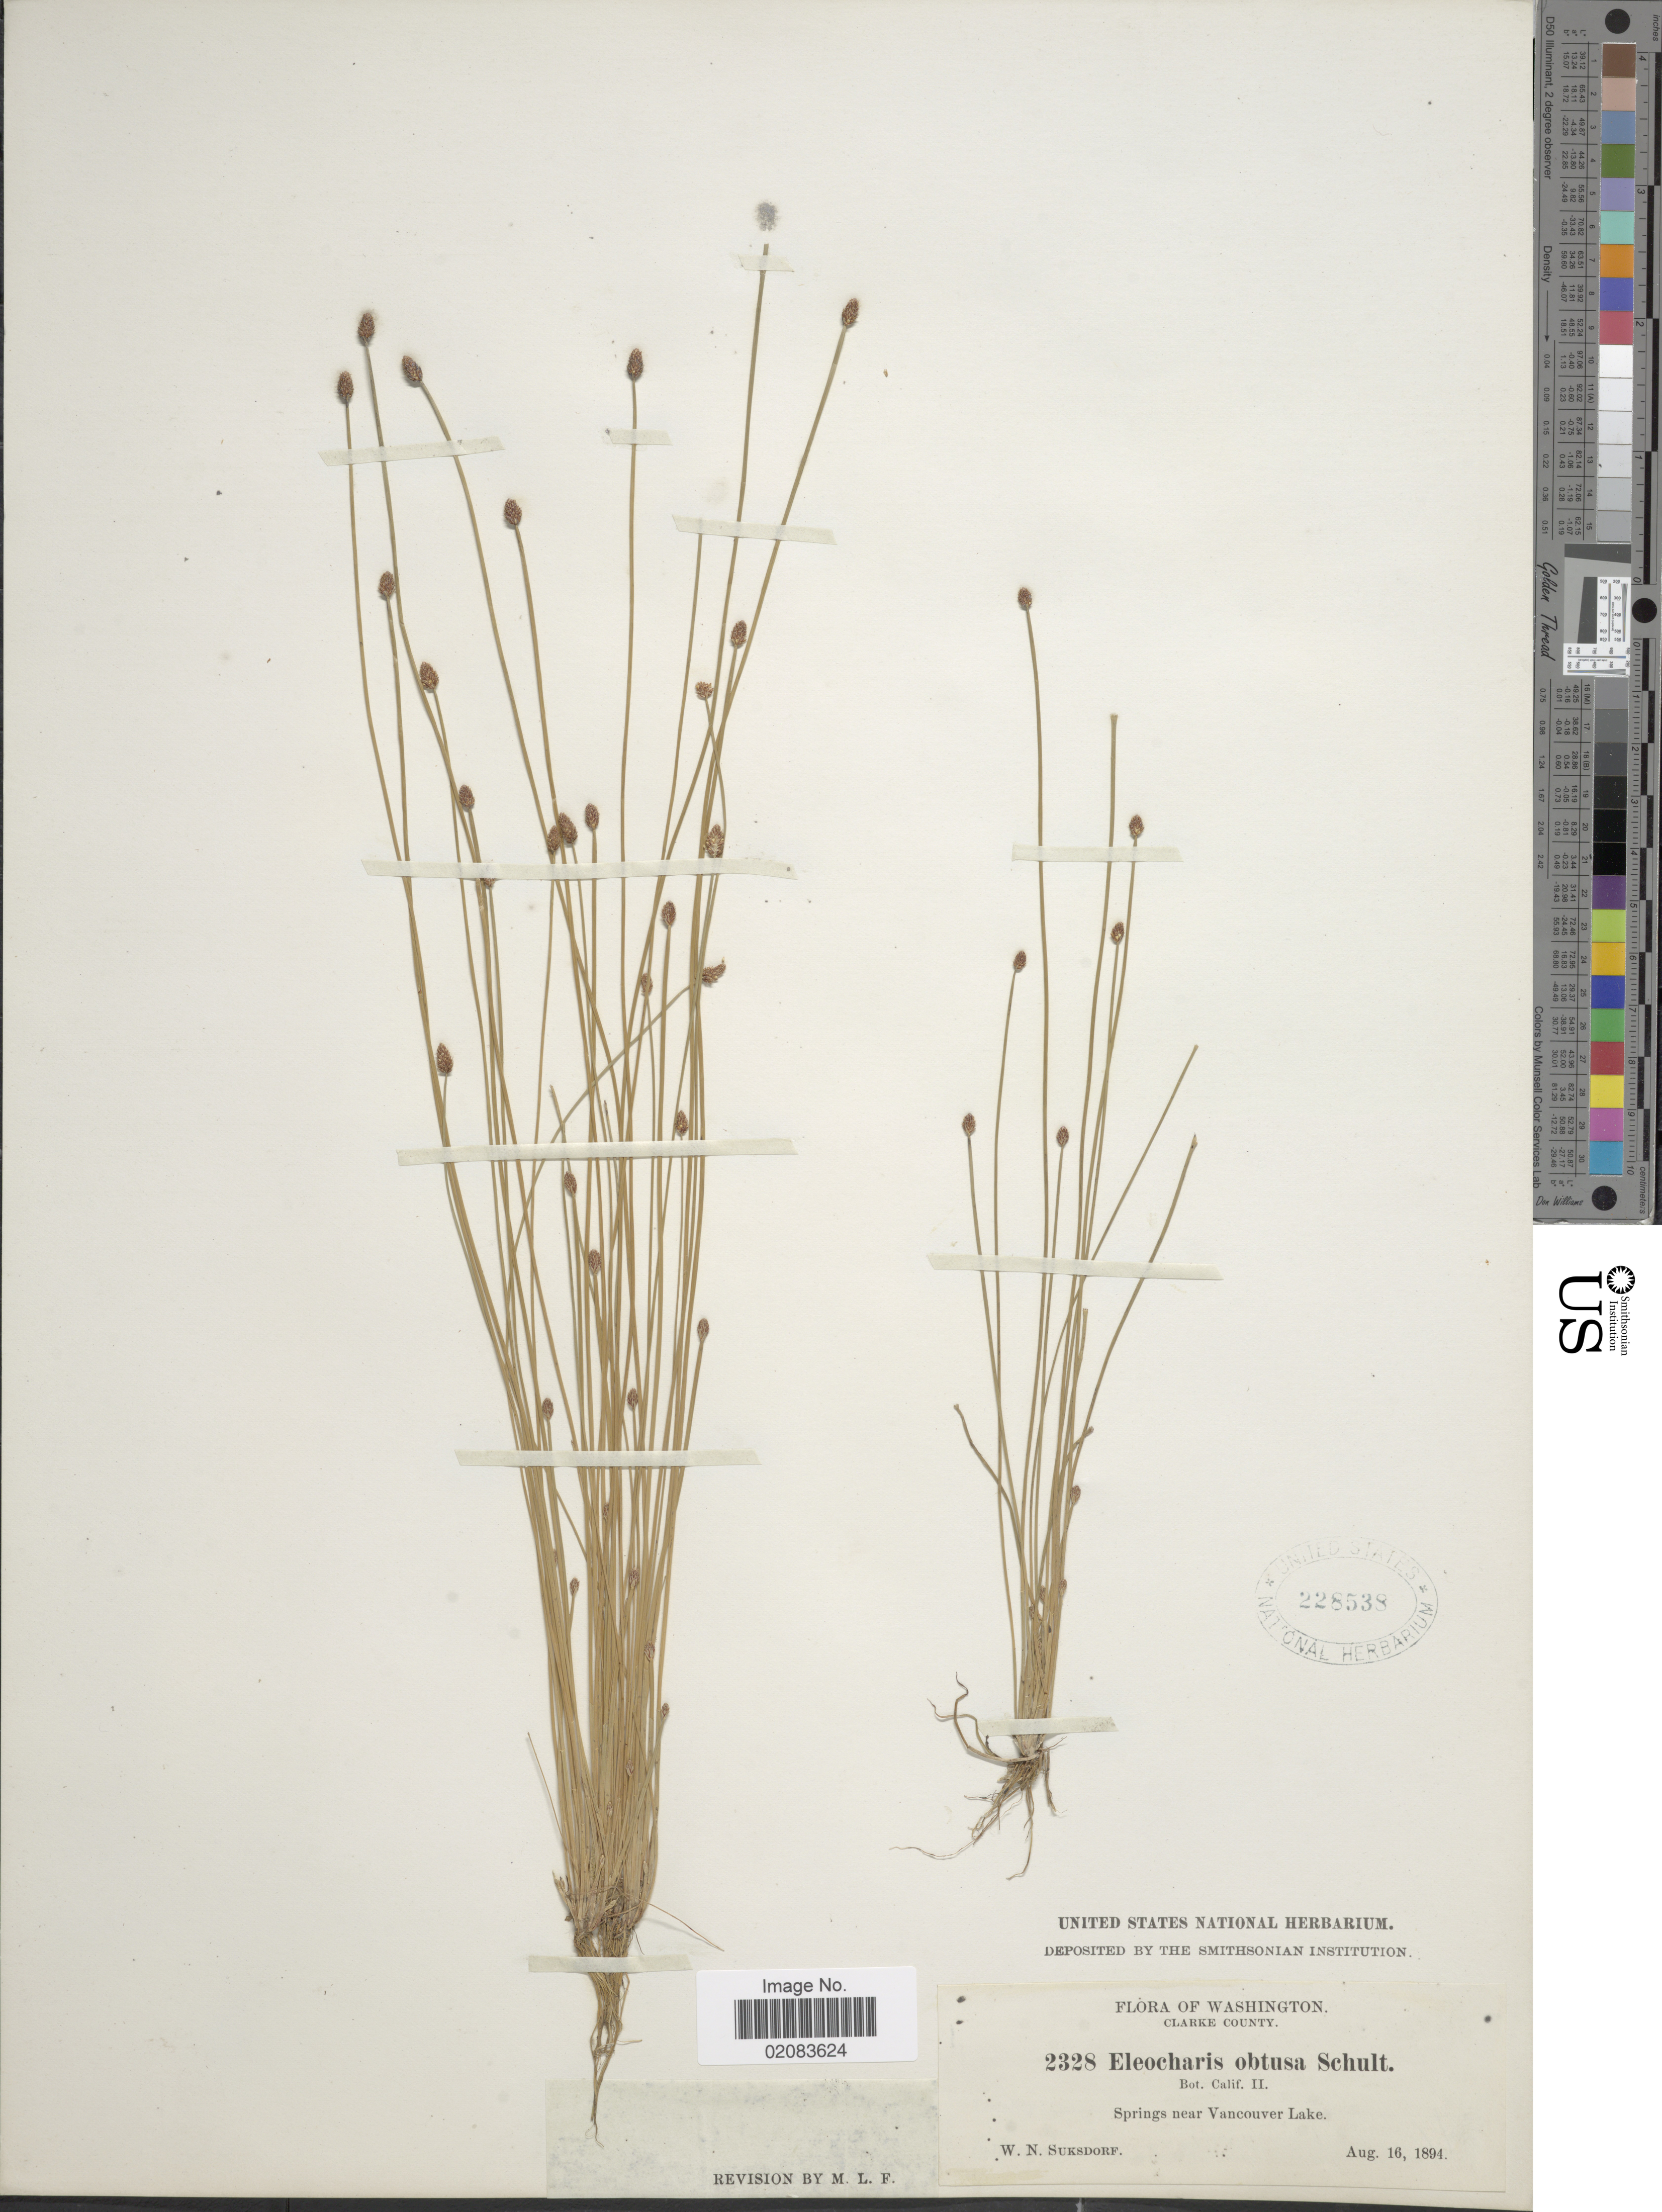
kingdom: Plantae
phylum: Tracheophyta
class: Liliopsida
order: Poales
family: Cyperaceae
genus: Eleocharis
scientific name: Eleocharis obtusa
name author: (Willd.) Schult.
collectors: W. N. Suksdorf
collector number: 2328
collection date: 1894-08-16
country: United States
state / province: Washington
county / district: Clark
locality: Clarke County, springs near Vancouver Lake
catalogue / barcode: US 228538